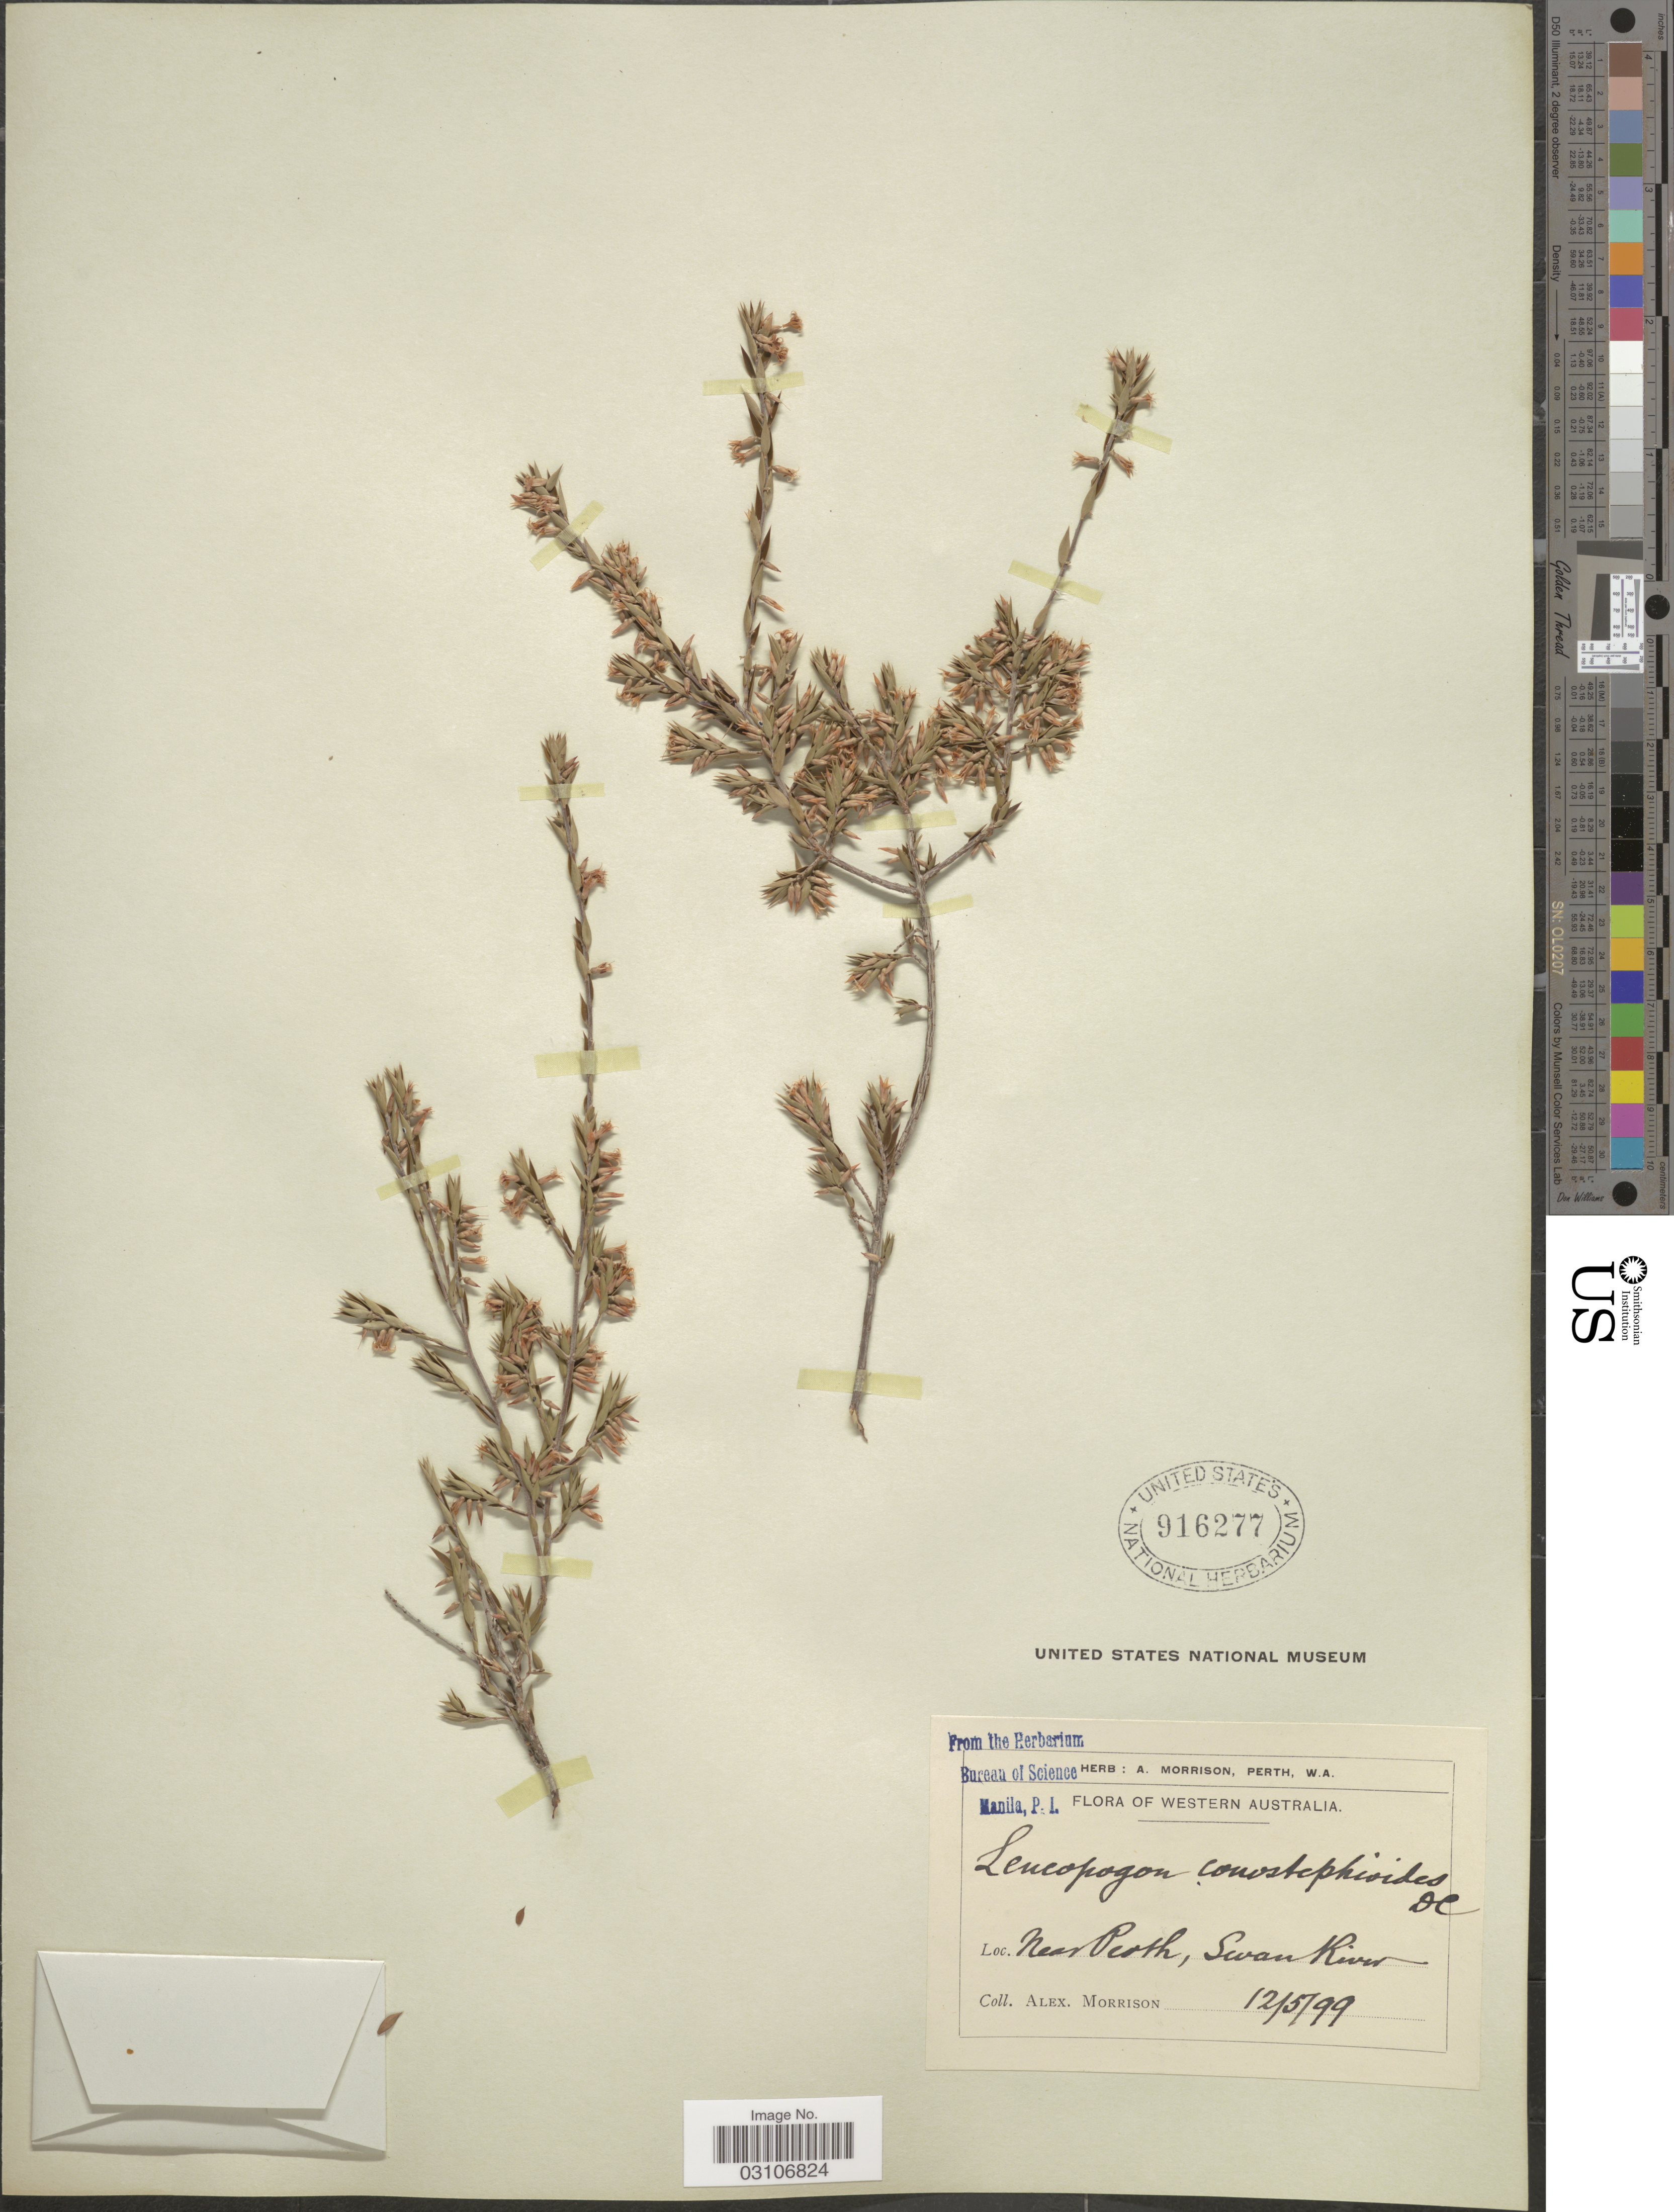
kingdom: Plantae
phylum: Tracheophyta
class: Magnoliopsida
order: Ericales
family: Ericaceae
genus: Leucopogon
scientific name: Leucopogon conostephioides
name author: DC.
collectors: A. Morrison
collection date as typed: Transcribed d/m/y: 12/5/99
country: Australia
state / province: Western Australia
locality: Near Perth, Swan River.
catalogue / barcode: US 916277